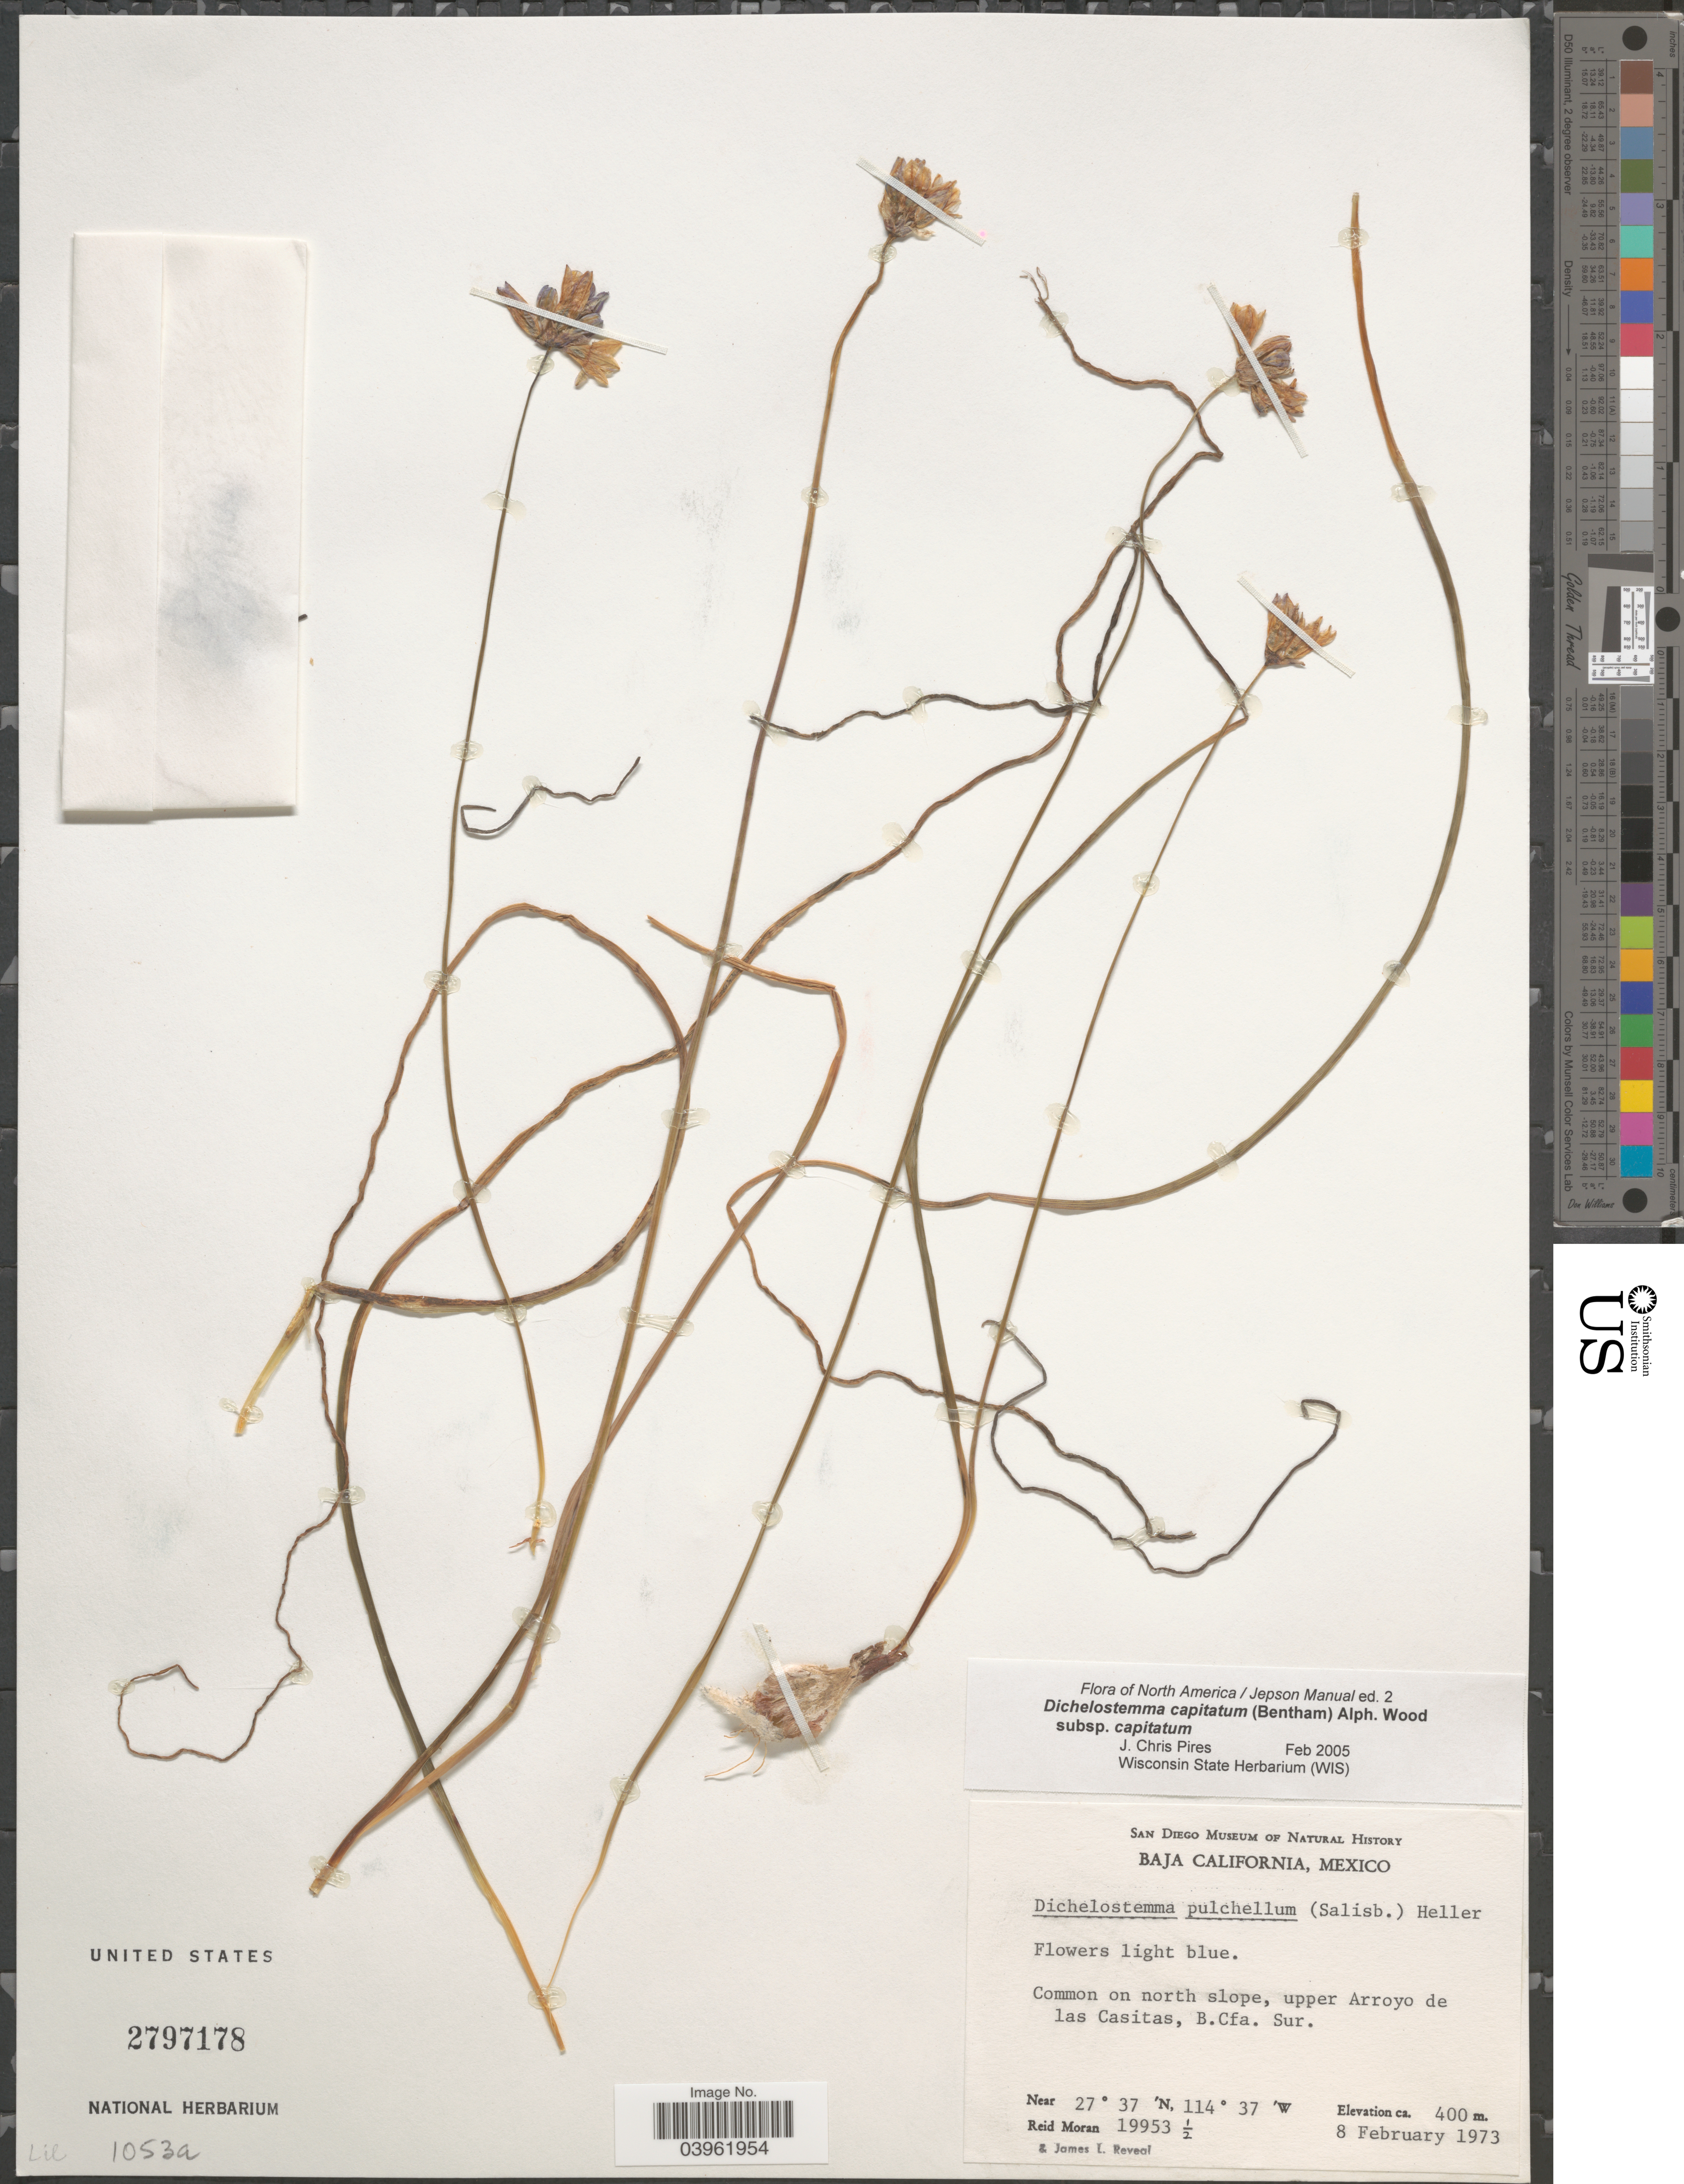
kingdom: Plantae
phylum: Tracheophyta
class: Liliopsida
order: Asparagales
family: Asparagaceae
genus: Dichelostemma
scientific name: Dichelostemma capitatum subsp. capitatum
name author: (Benth.) Alph. Wood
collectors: R. Moran & J. L. Reveal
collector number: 19953½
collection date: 1973-02-08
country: Mexico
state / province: Baja California Sur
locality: Common on north slope, upper Arroyo de las Casitas.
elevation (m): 400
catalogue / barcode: US 2797178